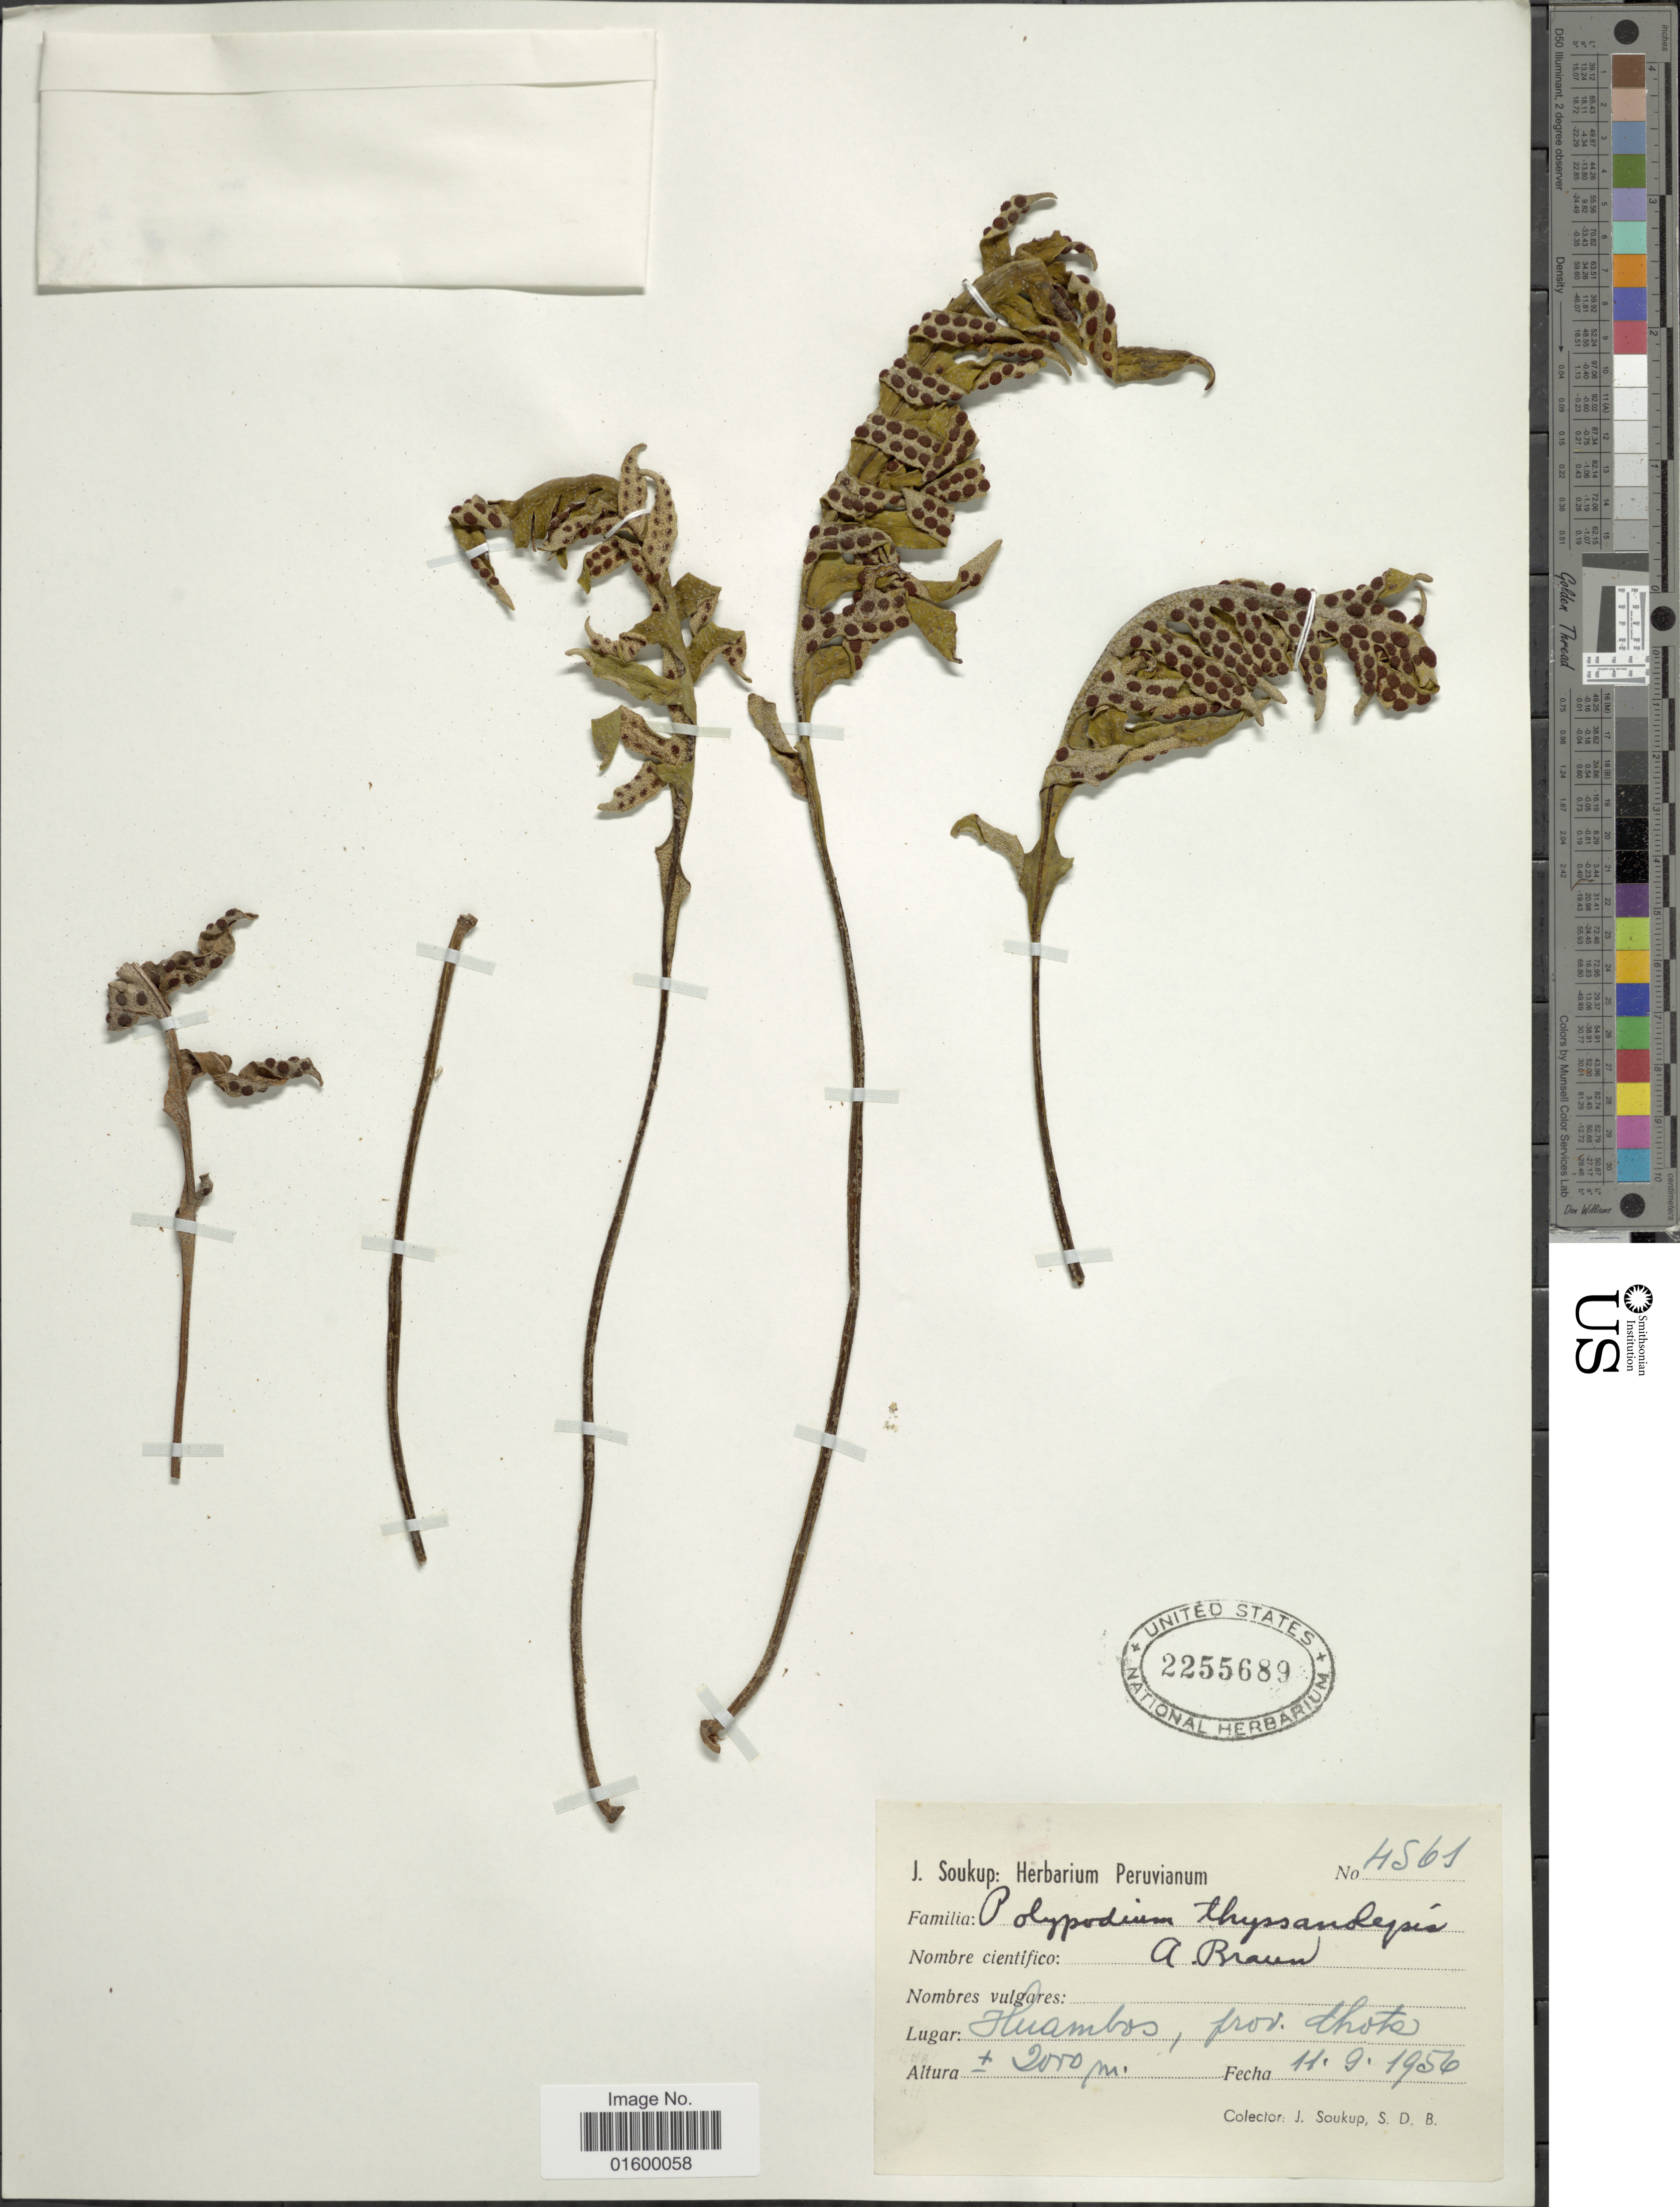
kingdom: Plantae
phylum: Tracheophyta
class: Polypodiopsida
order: Polypodiales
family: Polypodiaceae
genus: Pleopeltis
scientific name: Pleopeltis thyssanolepis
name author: (A. Braun ex Klotzsch) E.G. Andrews & Windham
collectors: J. Soukup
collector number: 4561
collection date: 1956-09-11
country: Peru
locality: Huambos, Prov. Chota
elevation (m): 2000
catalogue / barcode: US 2255689